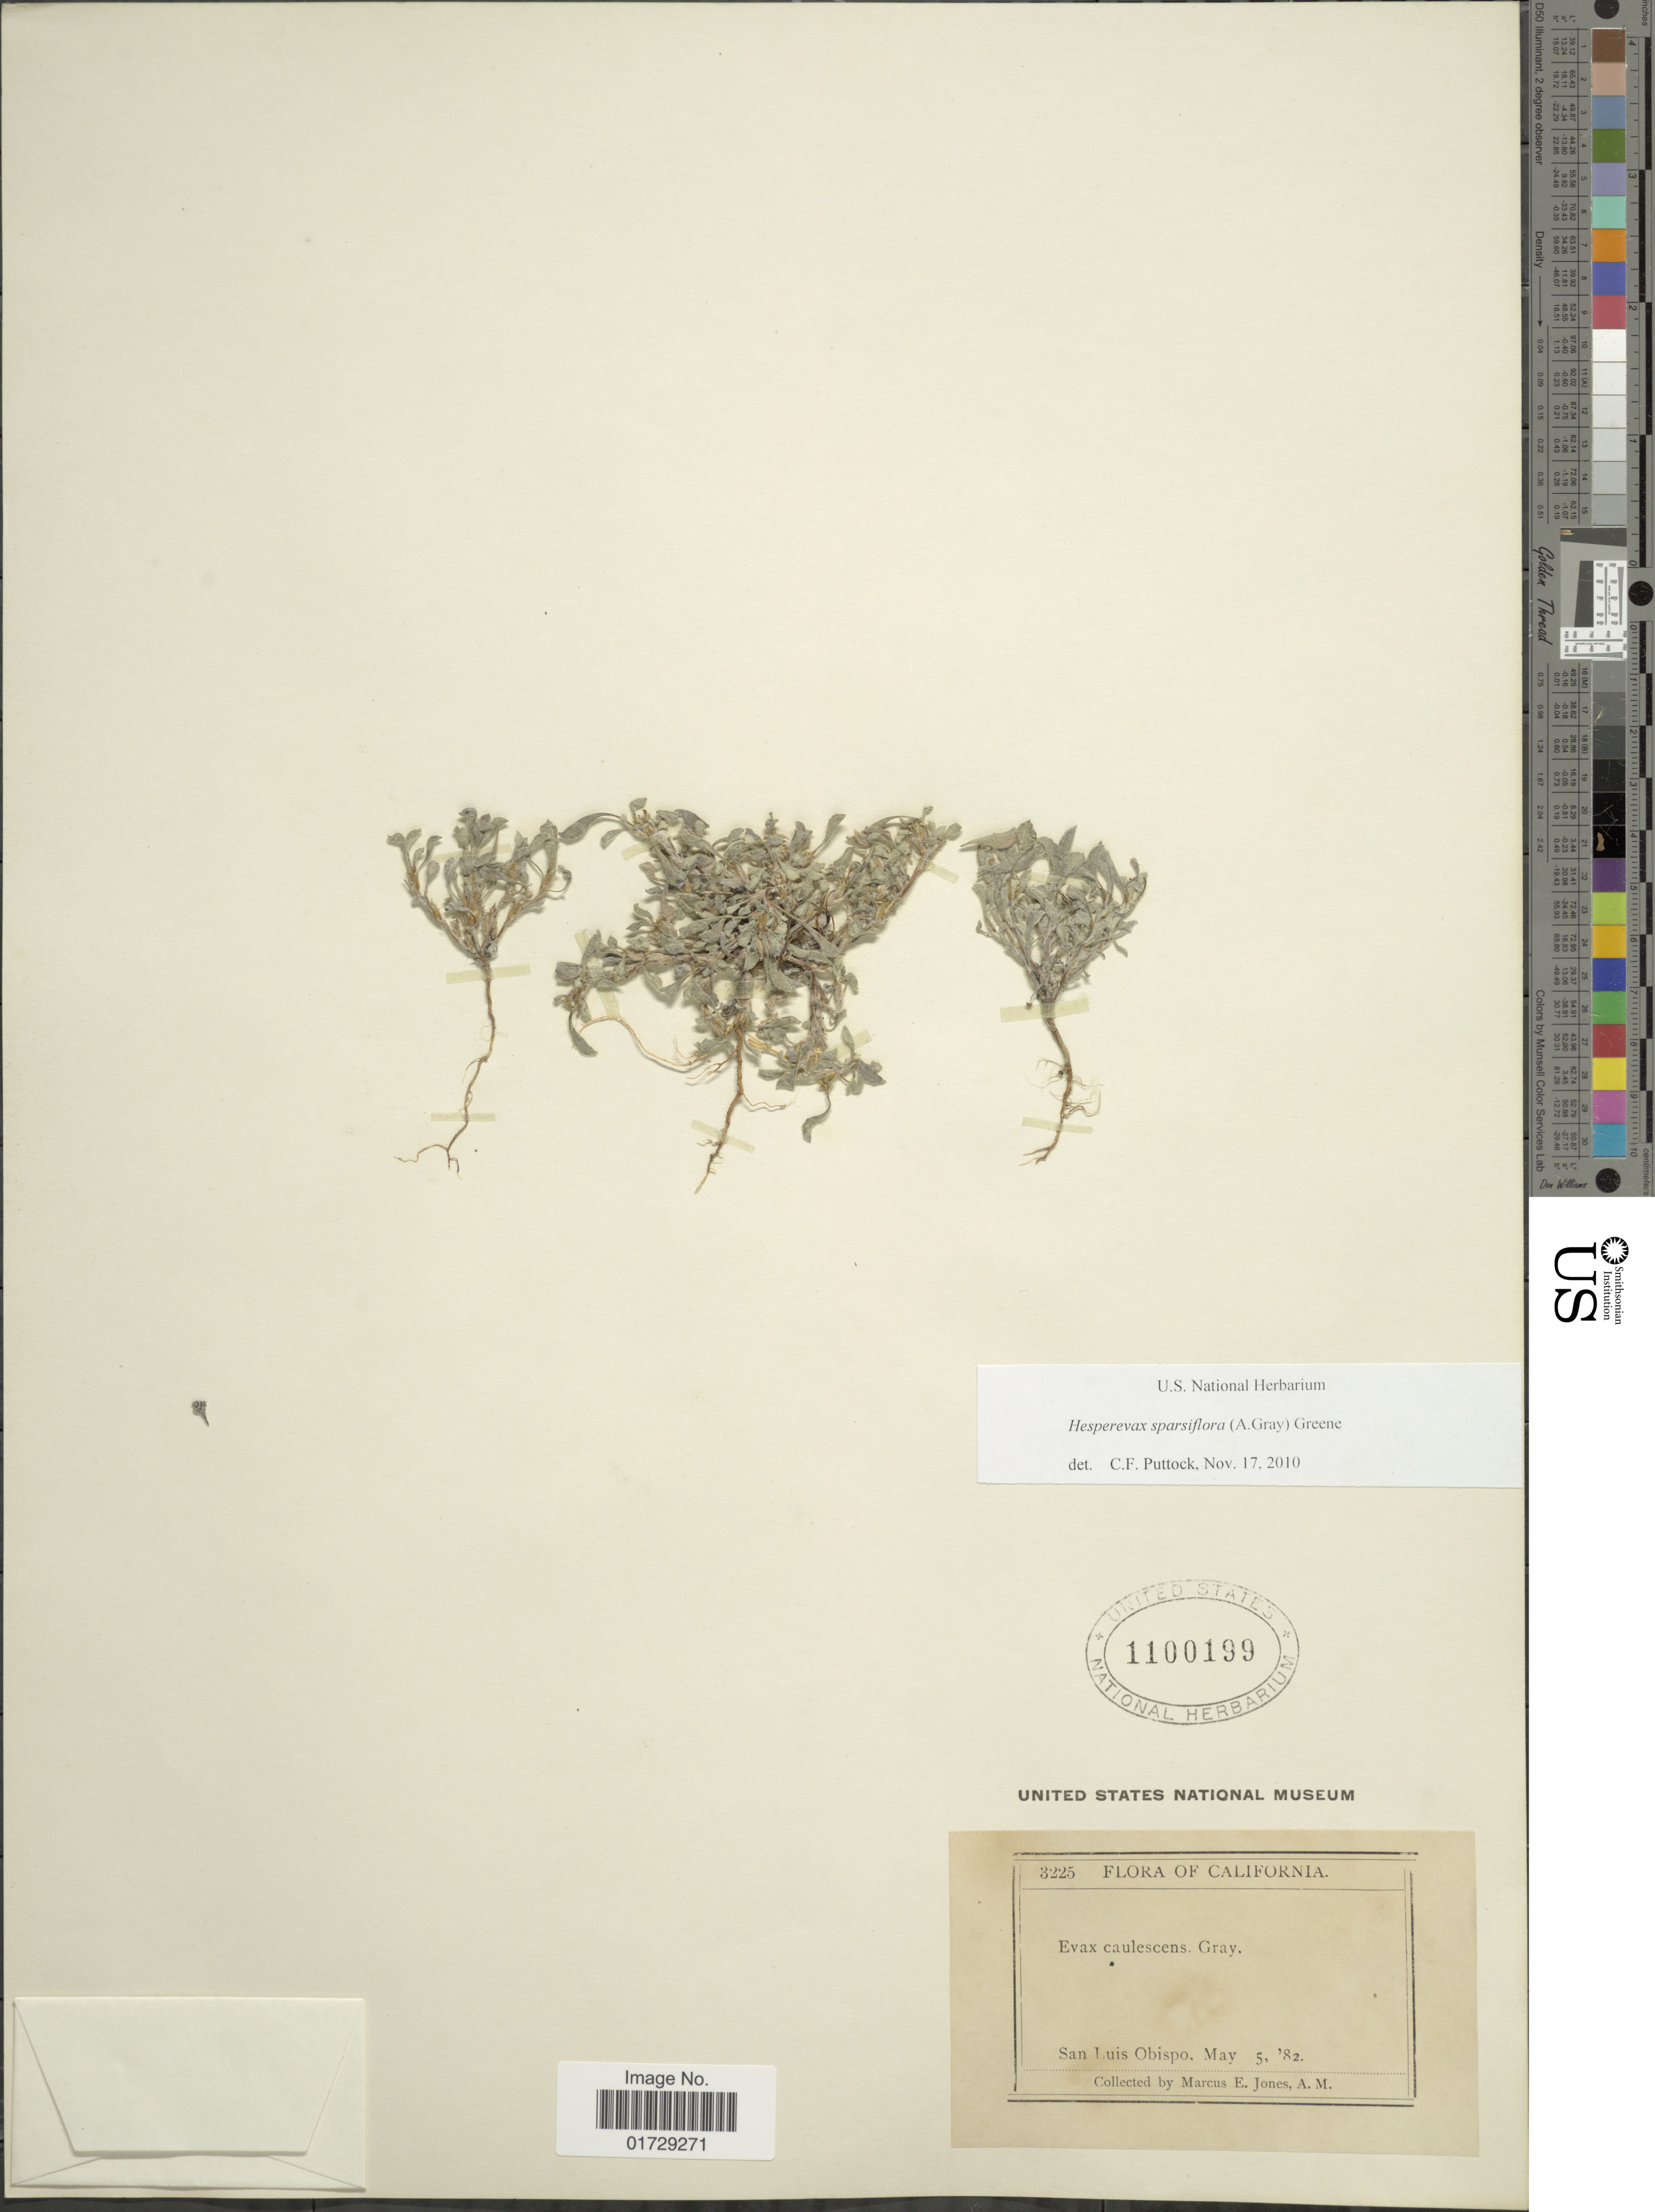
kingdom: Plantae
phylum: Tracheophyta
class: Magnoliopsida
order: Asterales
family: Asteraceae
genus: Hesperevax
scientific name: Hesperevax sparsiflora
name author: (A. Gray) Greene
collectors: M. E. Jones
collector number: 3225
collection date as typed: Transcribed d/m/y: 5/5/82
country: United States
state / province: California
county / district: San Luis Obispo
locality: San Luis Obispo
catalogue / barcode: US 1100199